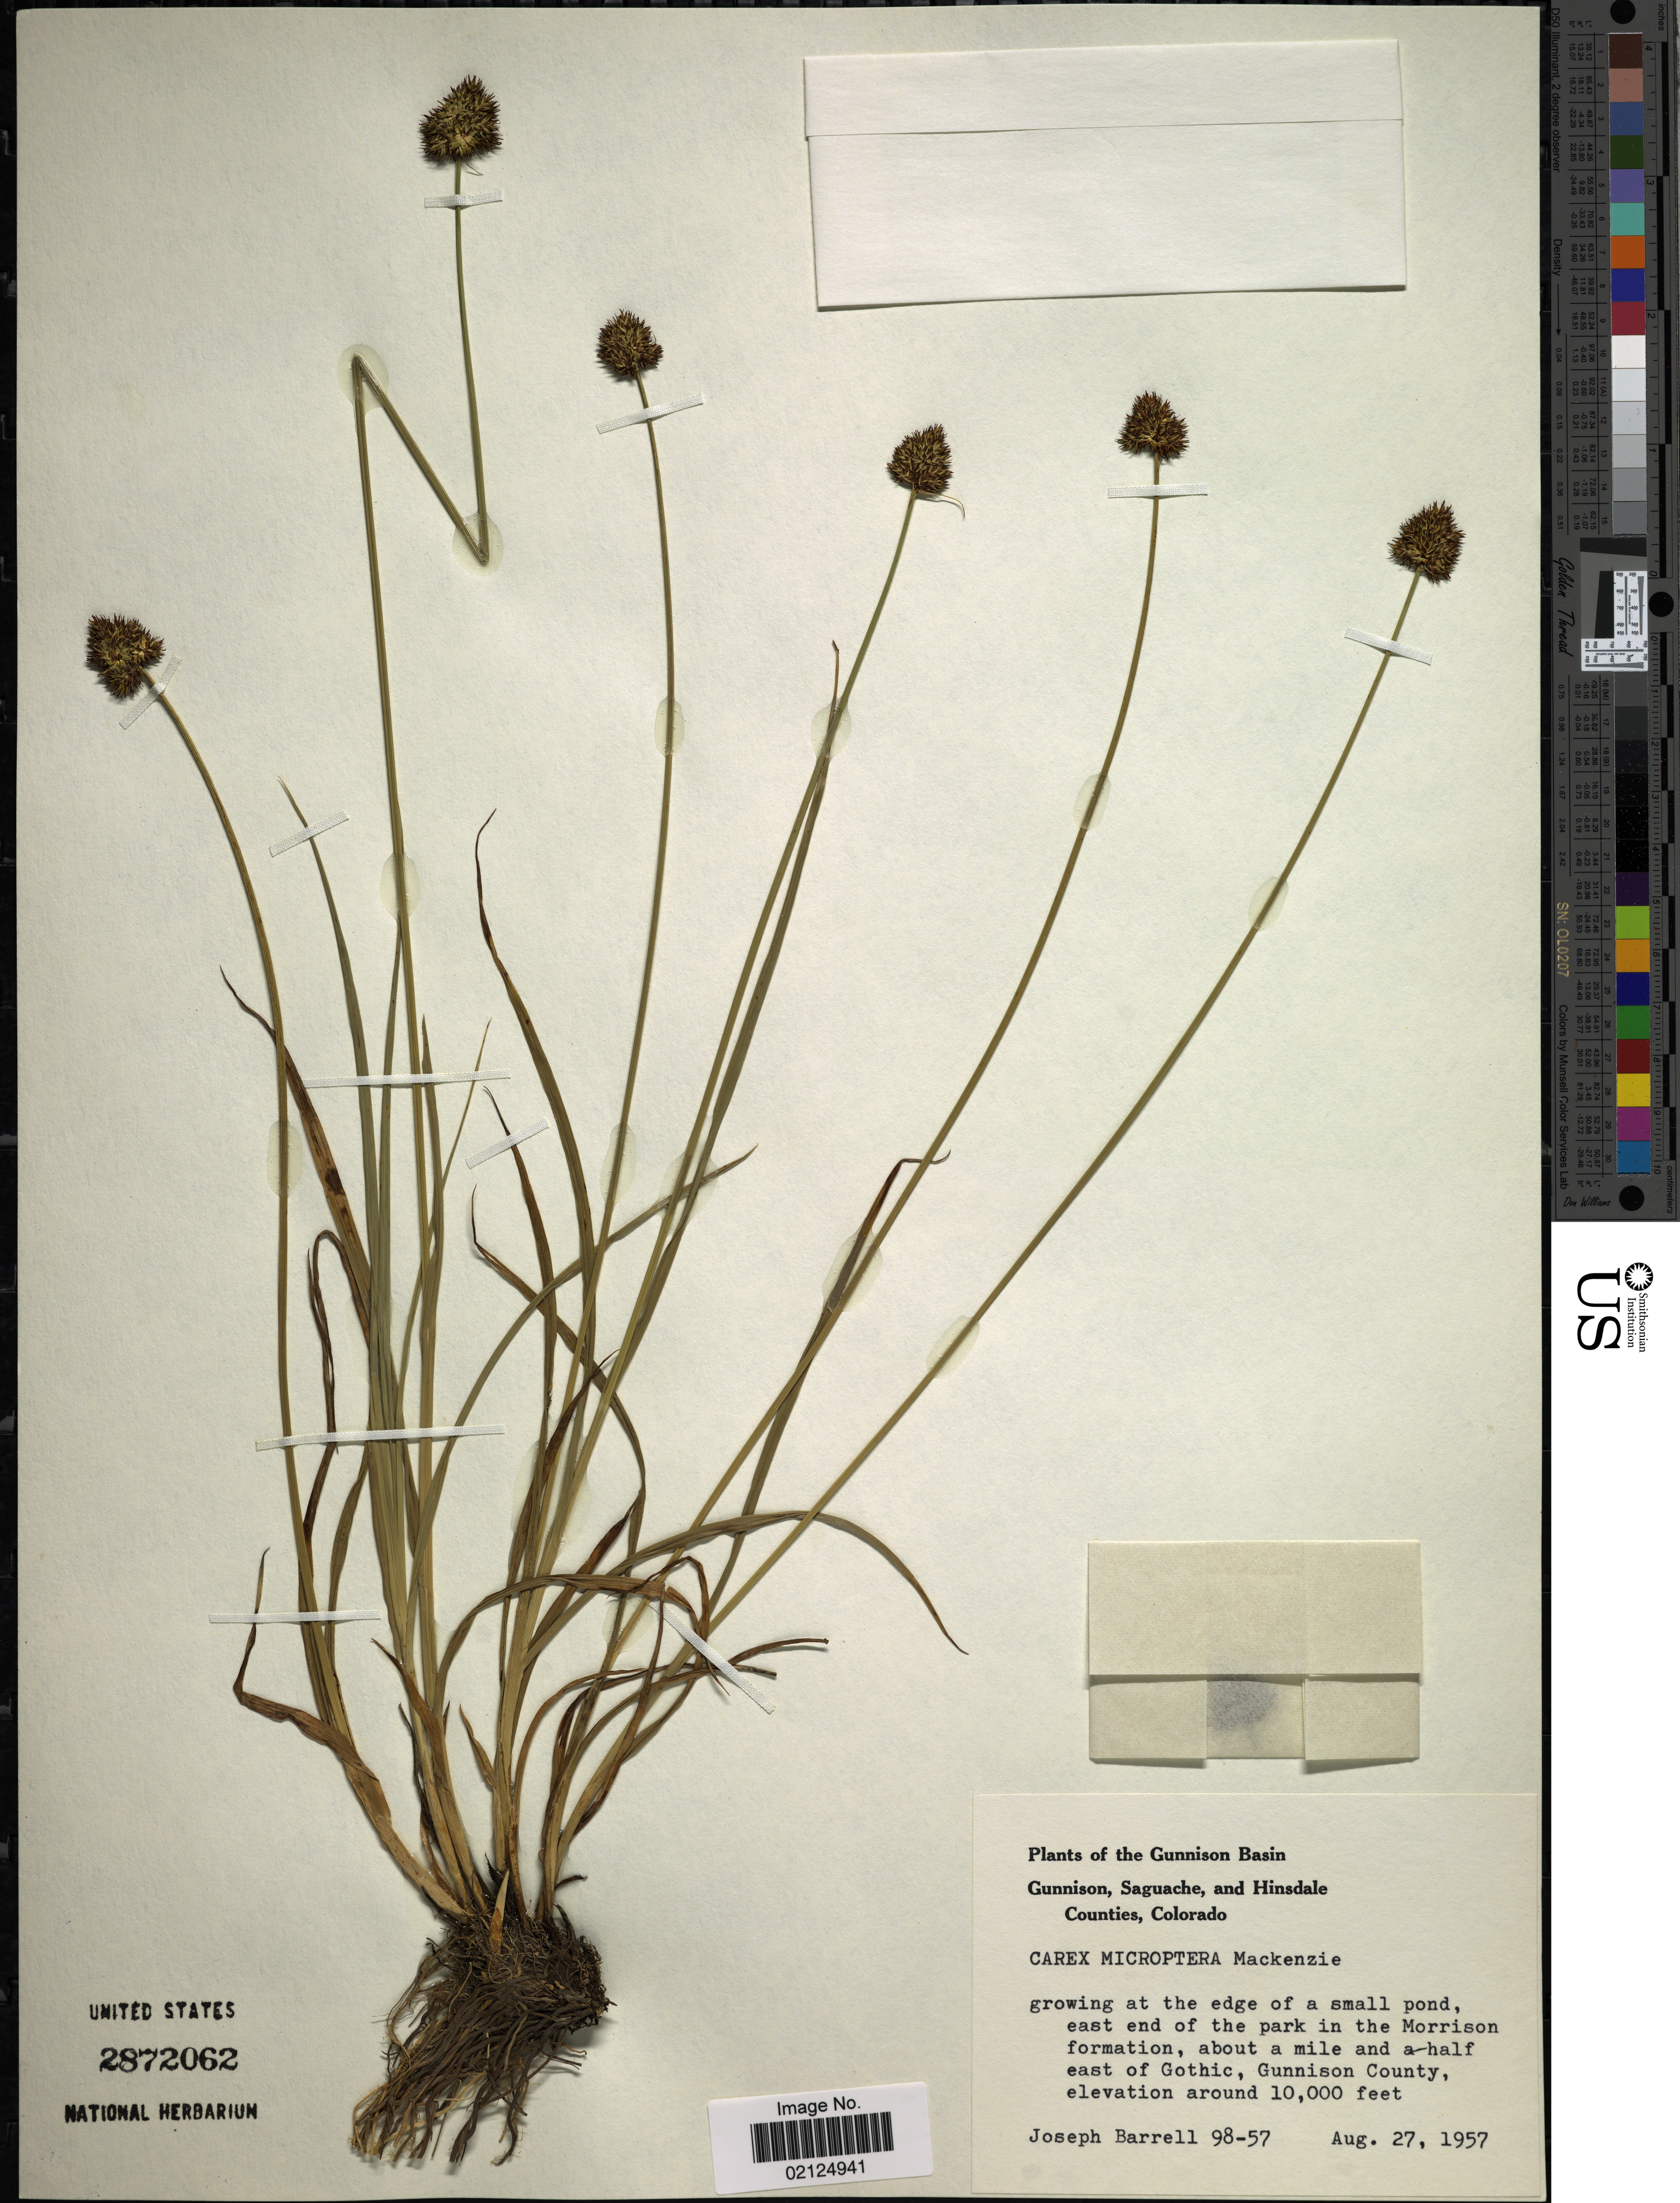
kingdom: Plantae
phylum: Tracheophyta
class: Liliopsida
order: Poales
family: Cyperaceae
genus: Carex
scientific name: Carex microptera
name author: Mack.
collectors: J. Barrell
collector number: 98-57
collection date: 1957-08-27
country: United States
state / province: Colorado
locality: Gunnison Basin, East end of the park in the Morrison formation,. about a mile and a half east of Gothic, Gunnison County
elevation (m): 3048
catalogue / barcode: US 2872062